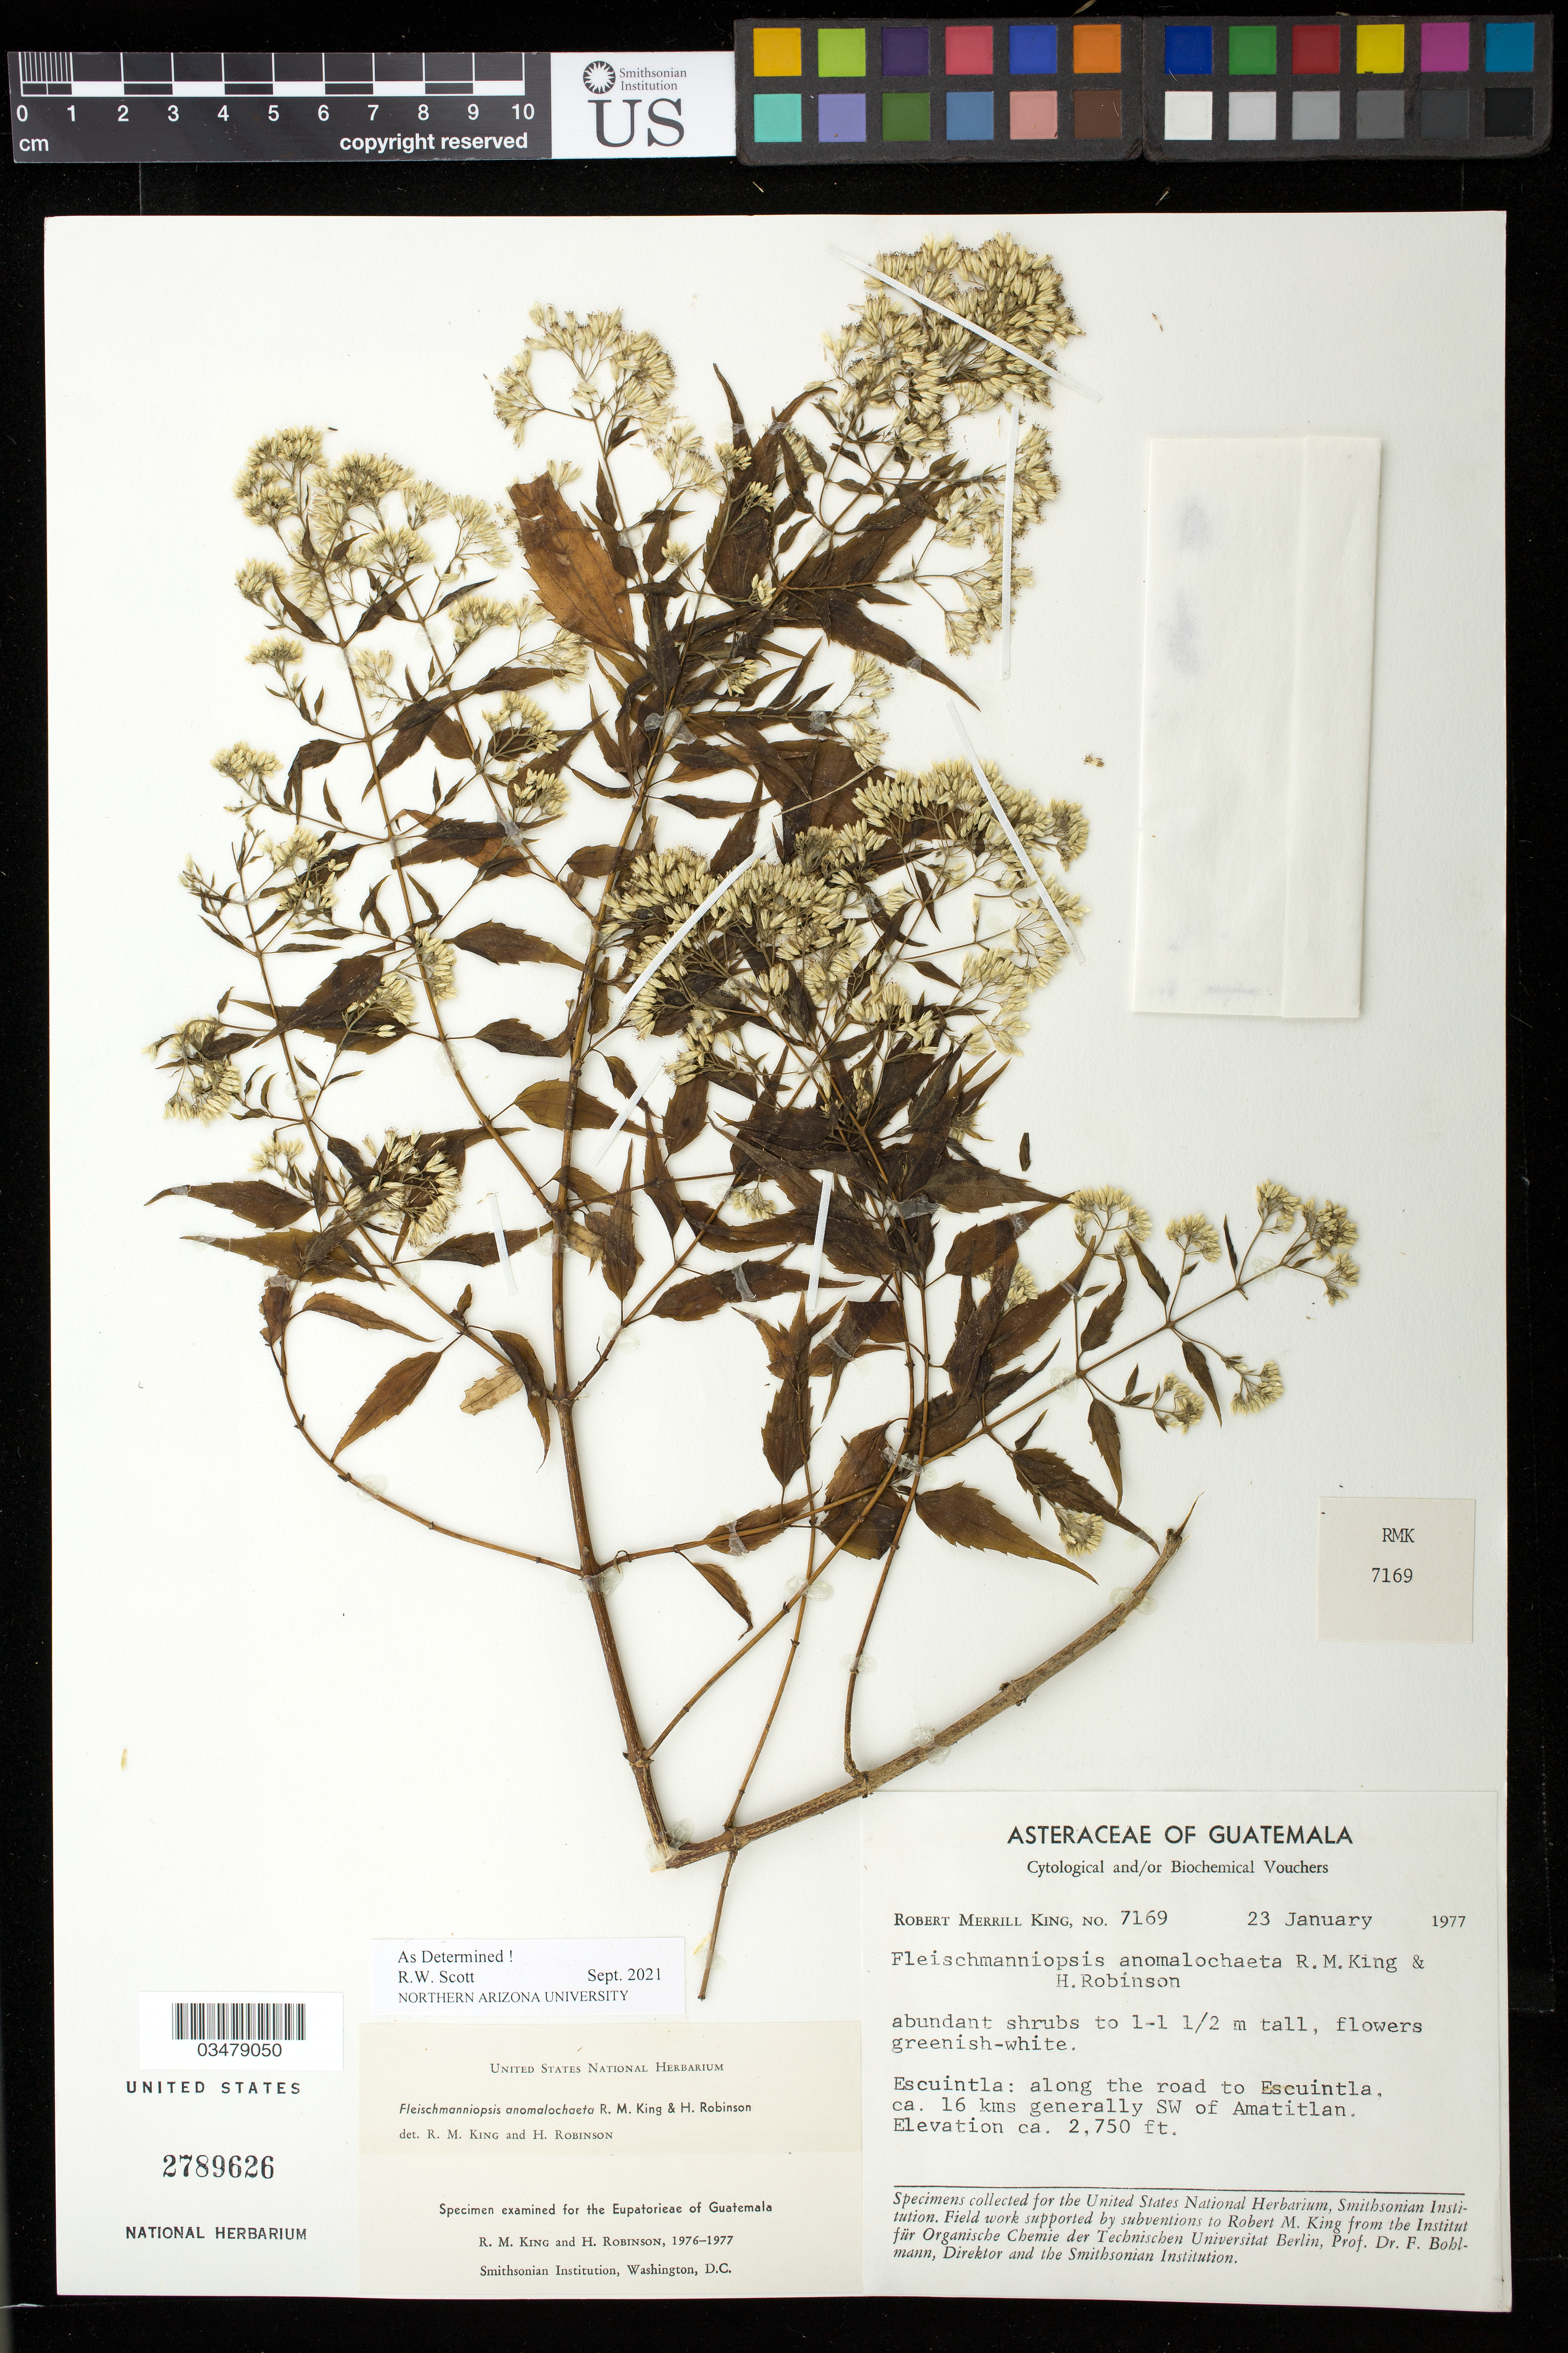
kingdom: Plantae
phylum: Tracheophyta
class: Magnoliopsida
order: Asterales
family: Asteraceae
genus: Fleischmanniopsis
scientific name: Fleischmanniopsis anomalochaeta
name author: R.M. King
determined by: Scott, R. W.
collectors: R. M. King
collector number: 7169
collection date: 1977-01-23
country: Guatemala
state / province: Escuintla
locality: Escuintla: along the road to Escuintla, ca 16 kms generally SW of Amatitlan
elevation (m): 838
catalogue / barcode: US 2789626